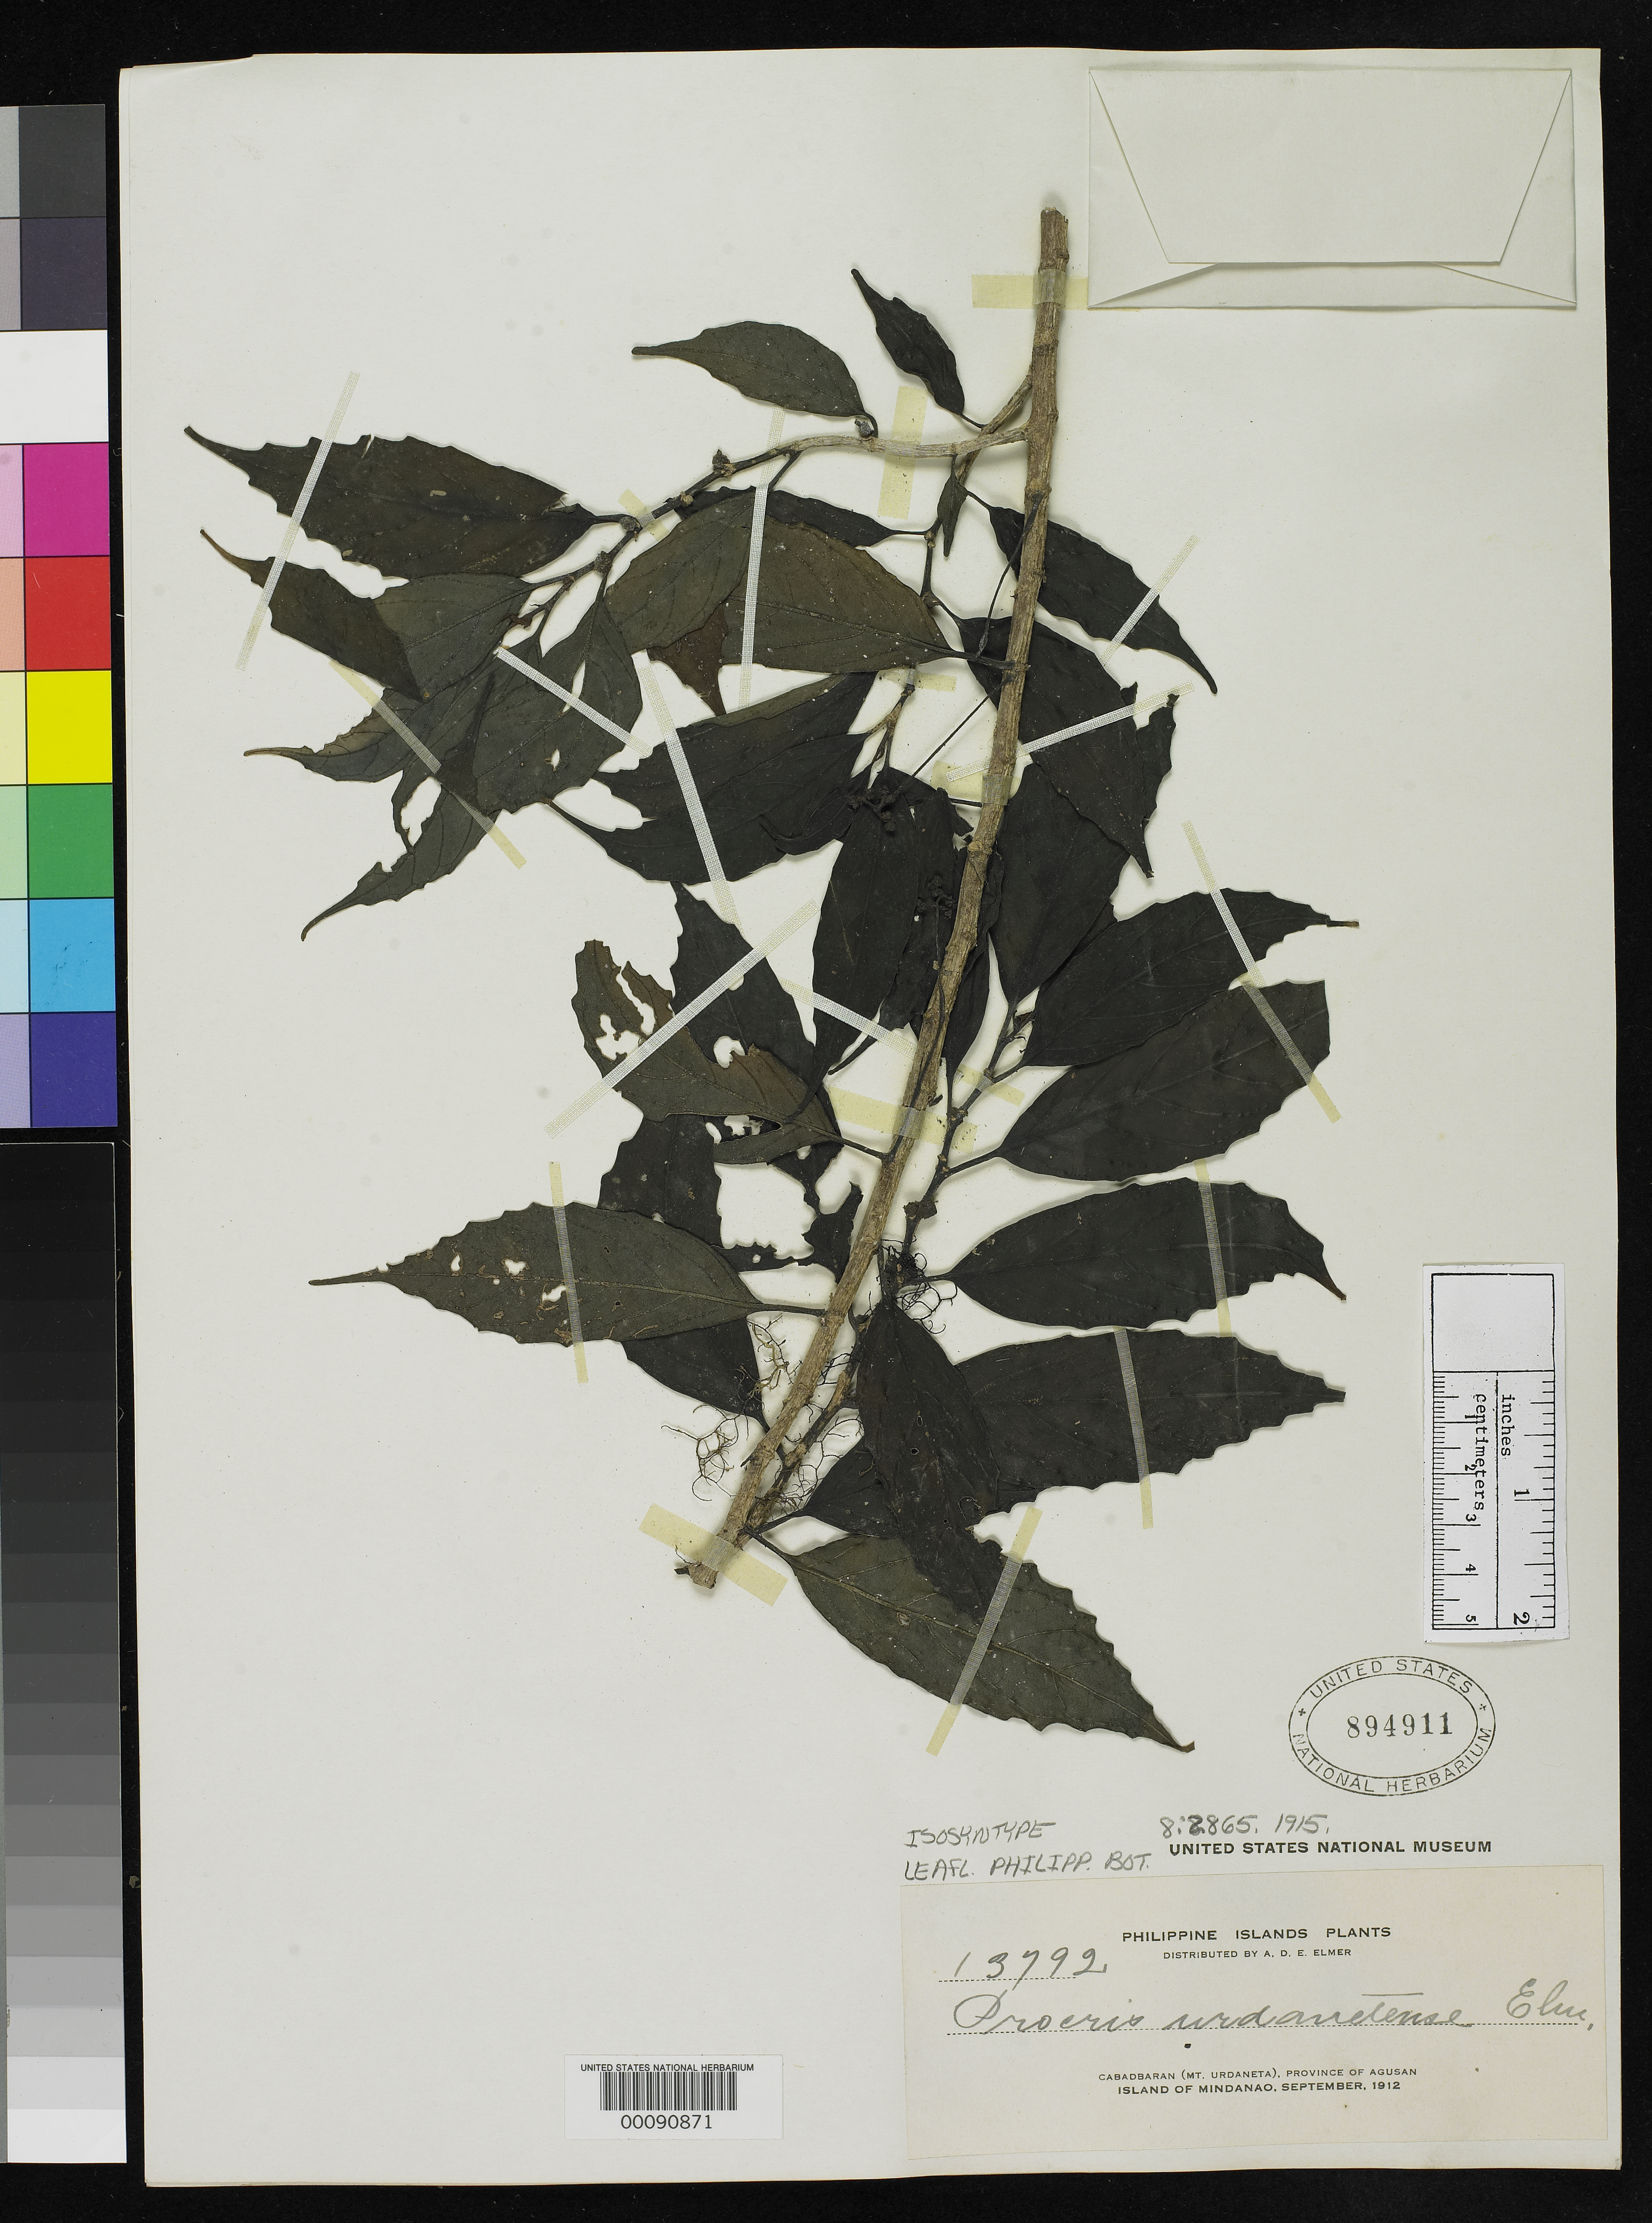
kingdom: Plantae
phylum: Tracheophyta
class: Magnoliopsida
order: Rosales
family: Urticaceae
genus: Procris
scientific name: Procris urdanetensis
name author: Elmer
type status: Isosyntype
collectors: A. D. E. Elmer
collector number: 13792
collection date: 1912-07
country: Philippines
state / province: Caraga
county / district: Agusan del Norte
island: Mindanao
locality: Cabadbaran (Mt. Urdaneta), province of Agusan, Island of Mindanao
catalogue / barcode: US 894911